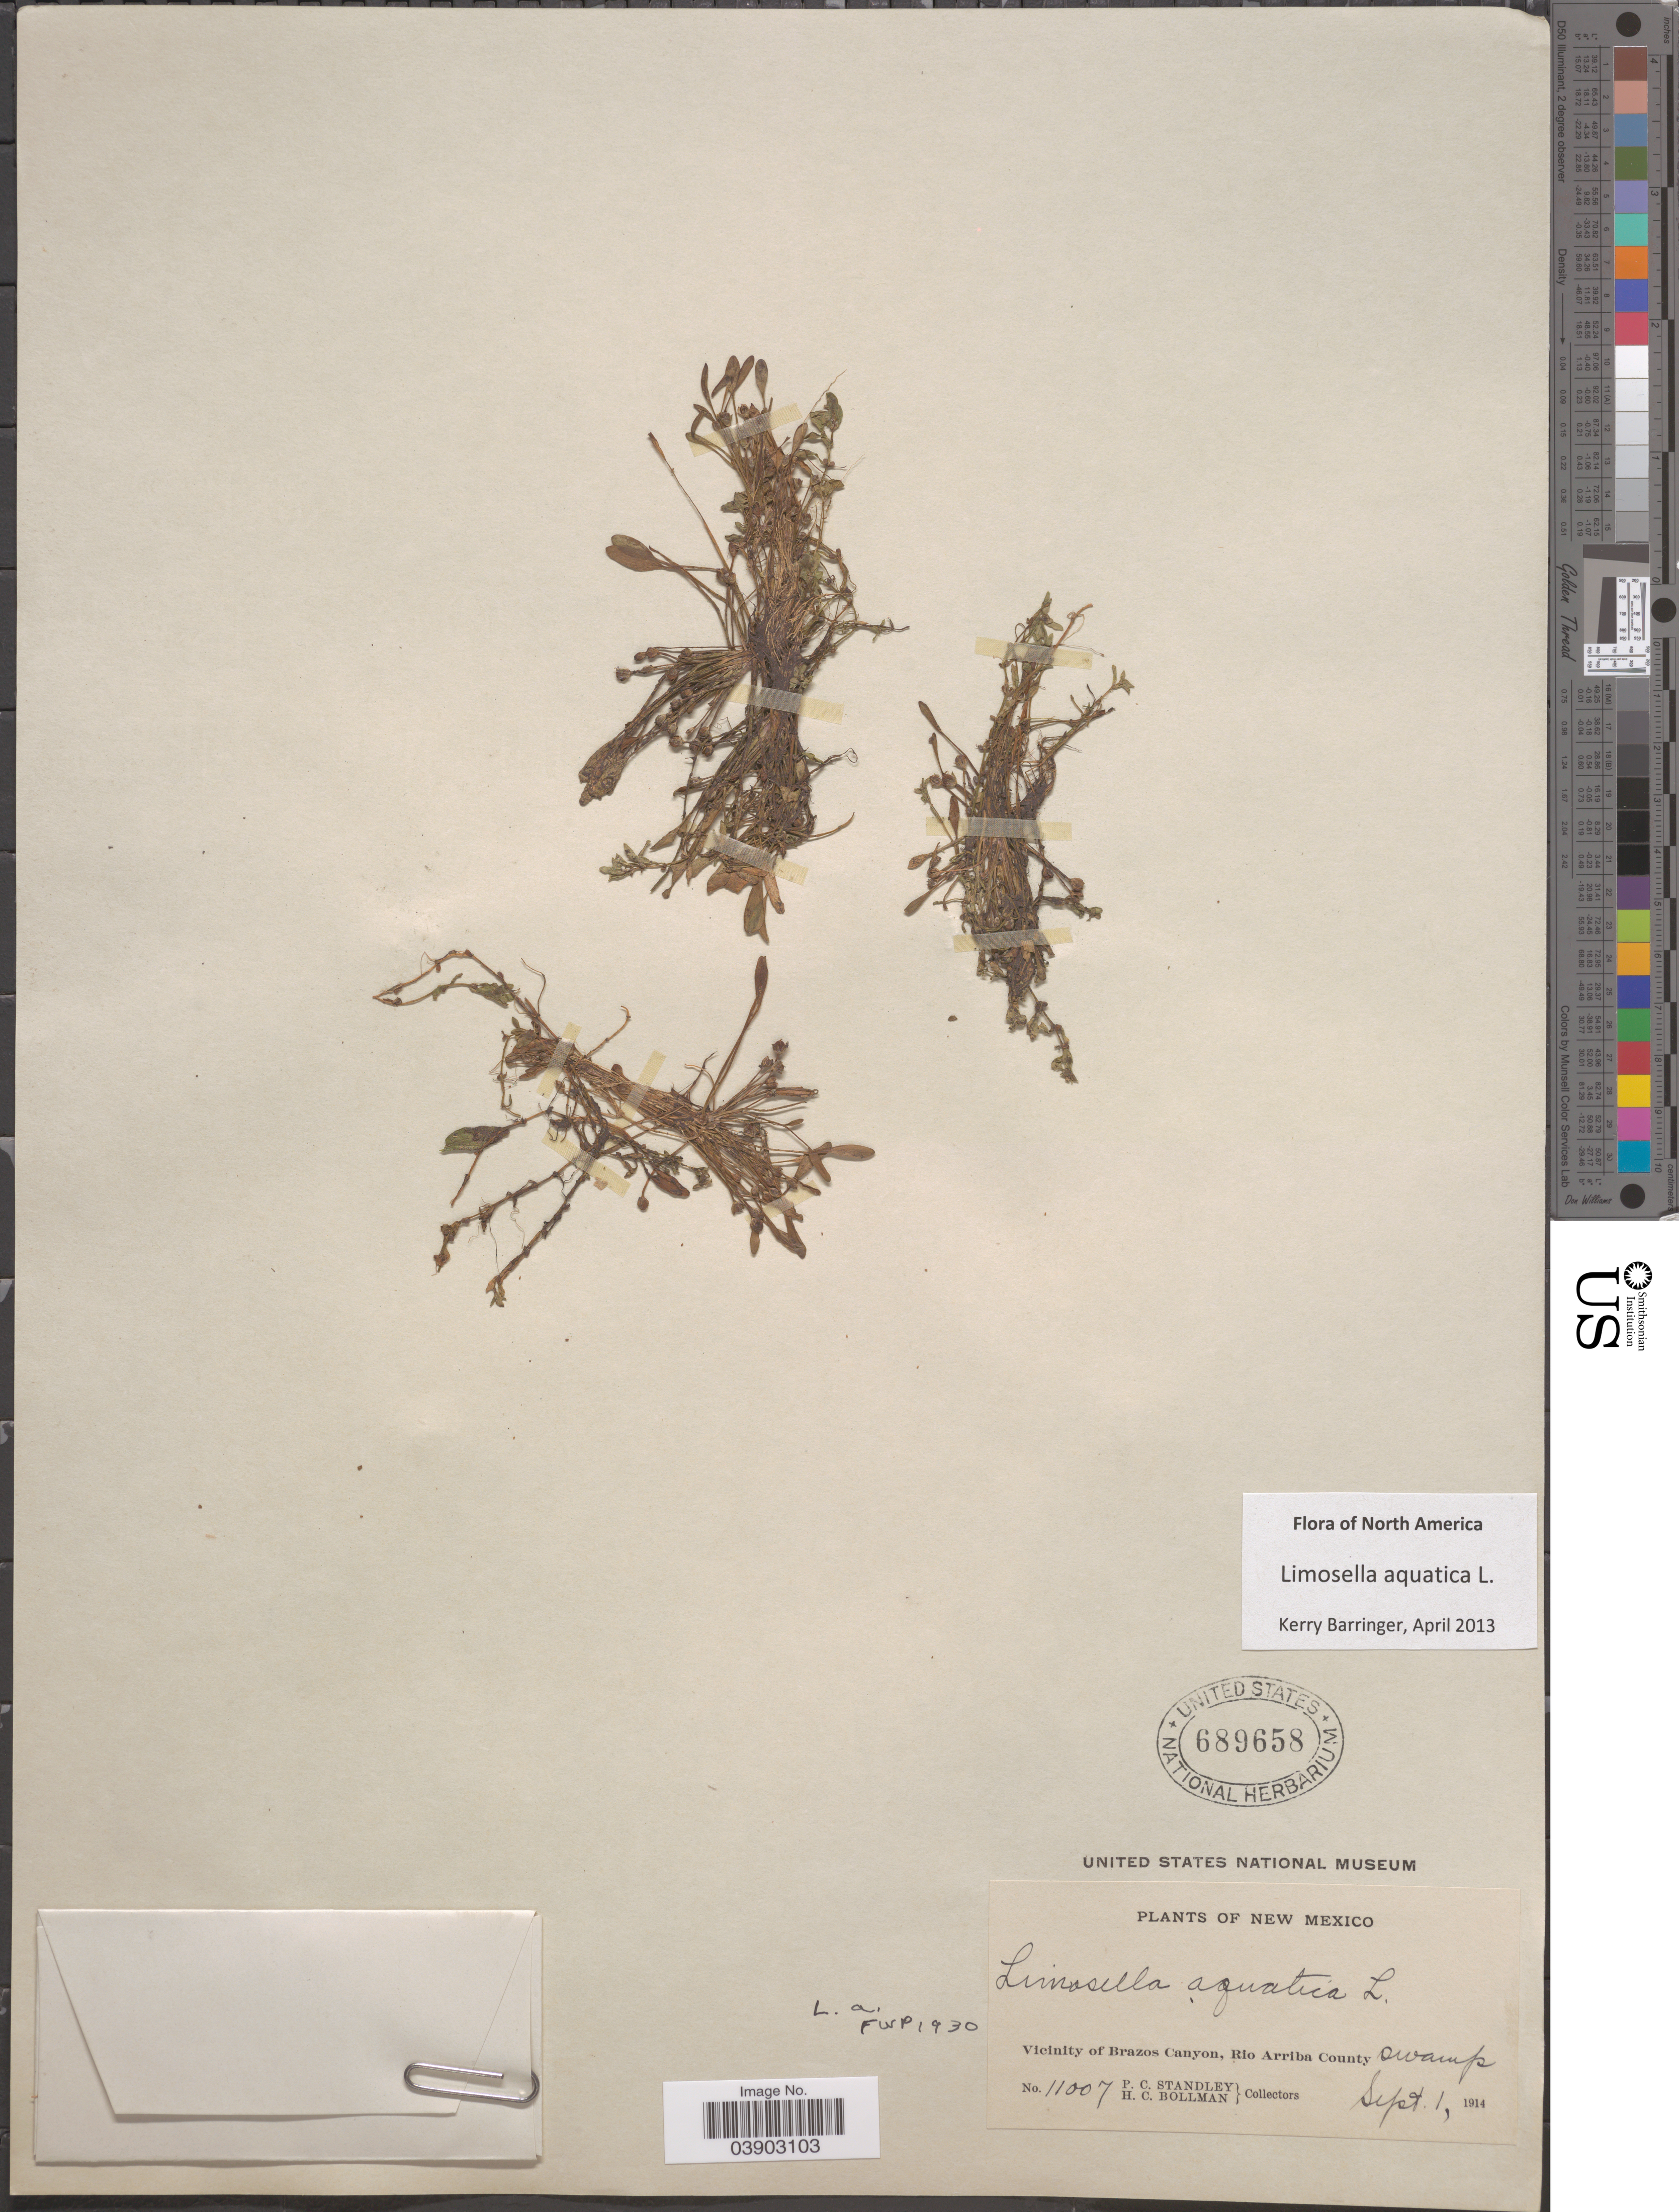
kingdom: Plantae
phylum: Tracheophyta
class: Magnoliopsida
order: Lamiales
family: Scrophulariaceae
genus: Limosella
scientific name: Limosella aquatica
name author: L.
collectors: P. C. Standley & H. C. Bollman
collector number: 11007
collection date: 1914-09-01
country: United States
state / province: New Mexico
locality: Vicinity of Brazos Canyon, Rio Arriba County.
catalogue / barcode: US 689658